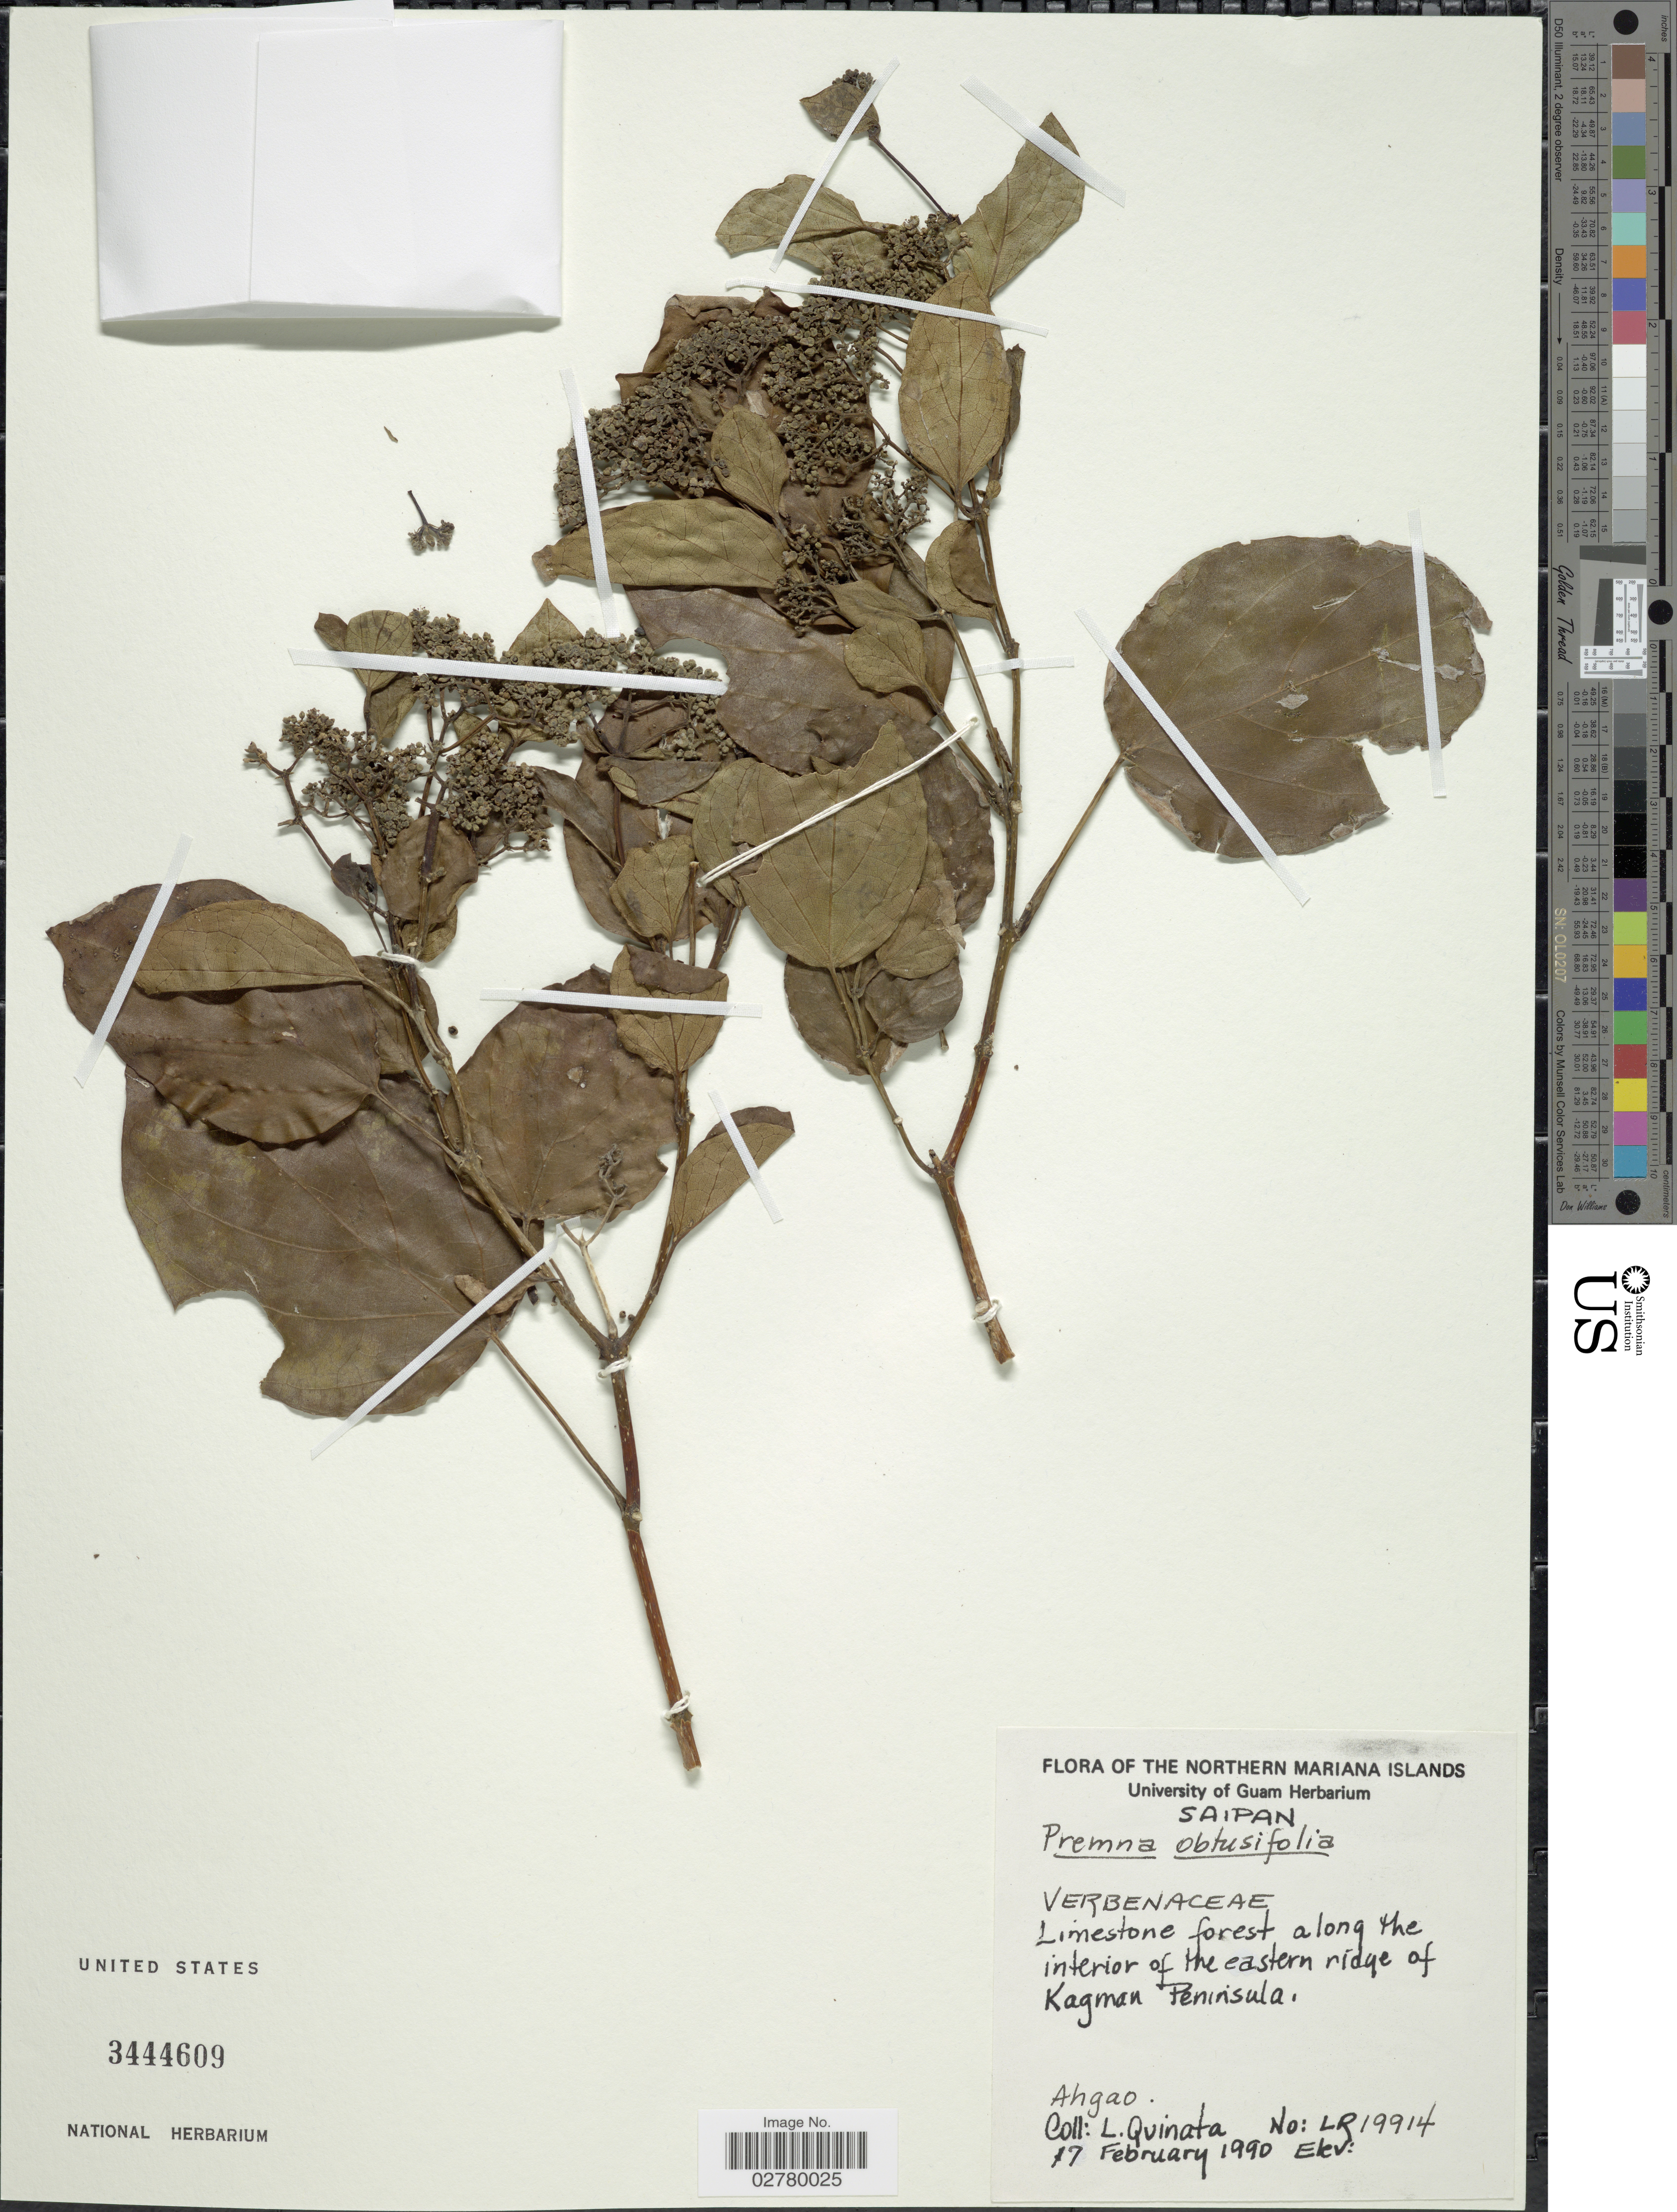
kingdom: Plantae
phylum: Tracheophyta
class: Magnoliopsida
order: Lamiales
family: Lamiaceae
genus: Premna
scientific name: Premna obtusifolia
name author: R. Br.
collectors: L. Quinata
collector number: LR19914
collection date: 1990-02-17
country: Northern Mariana Islands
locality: Saipan. Limestone forest along the interior of the eastern ridge of Kagman Peninsula.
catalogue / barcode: US 3444609